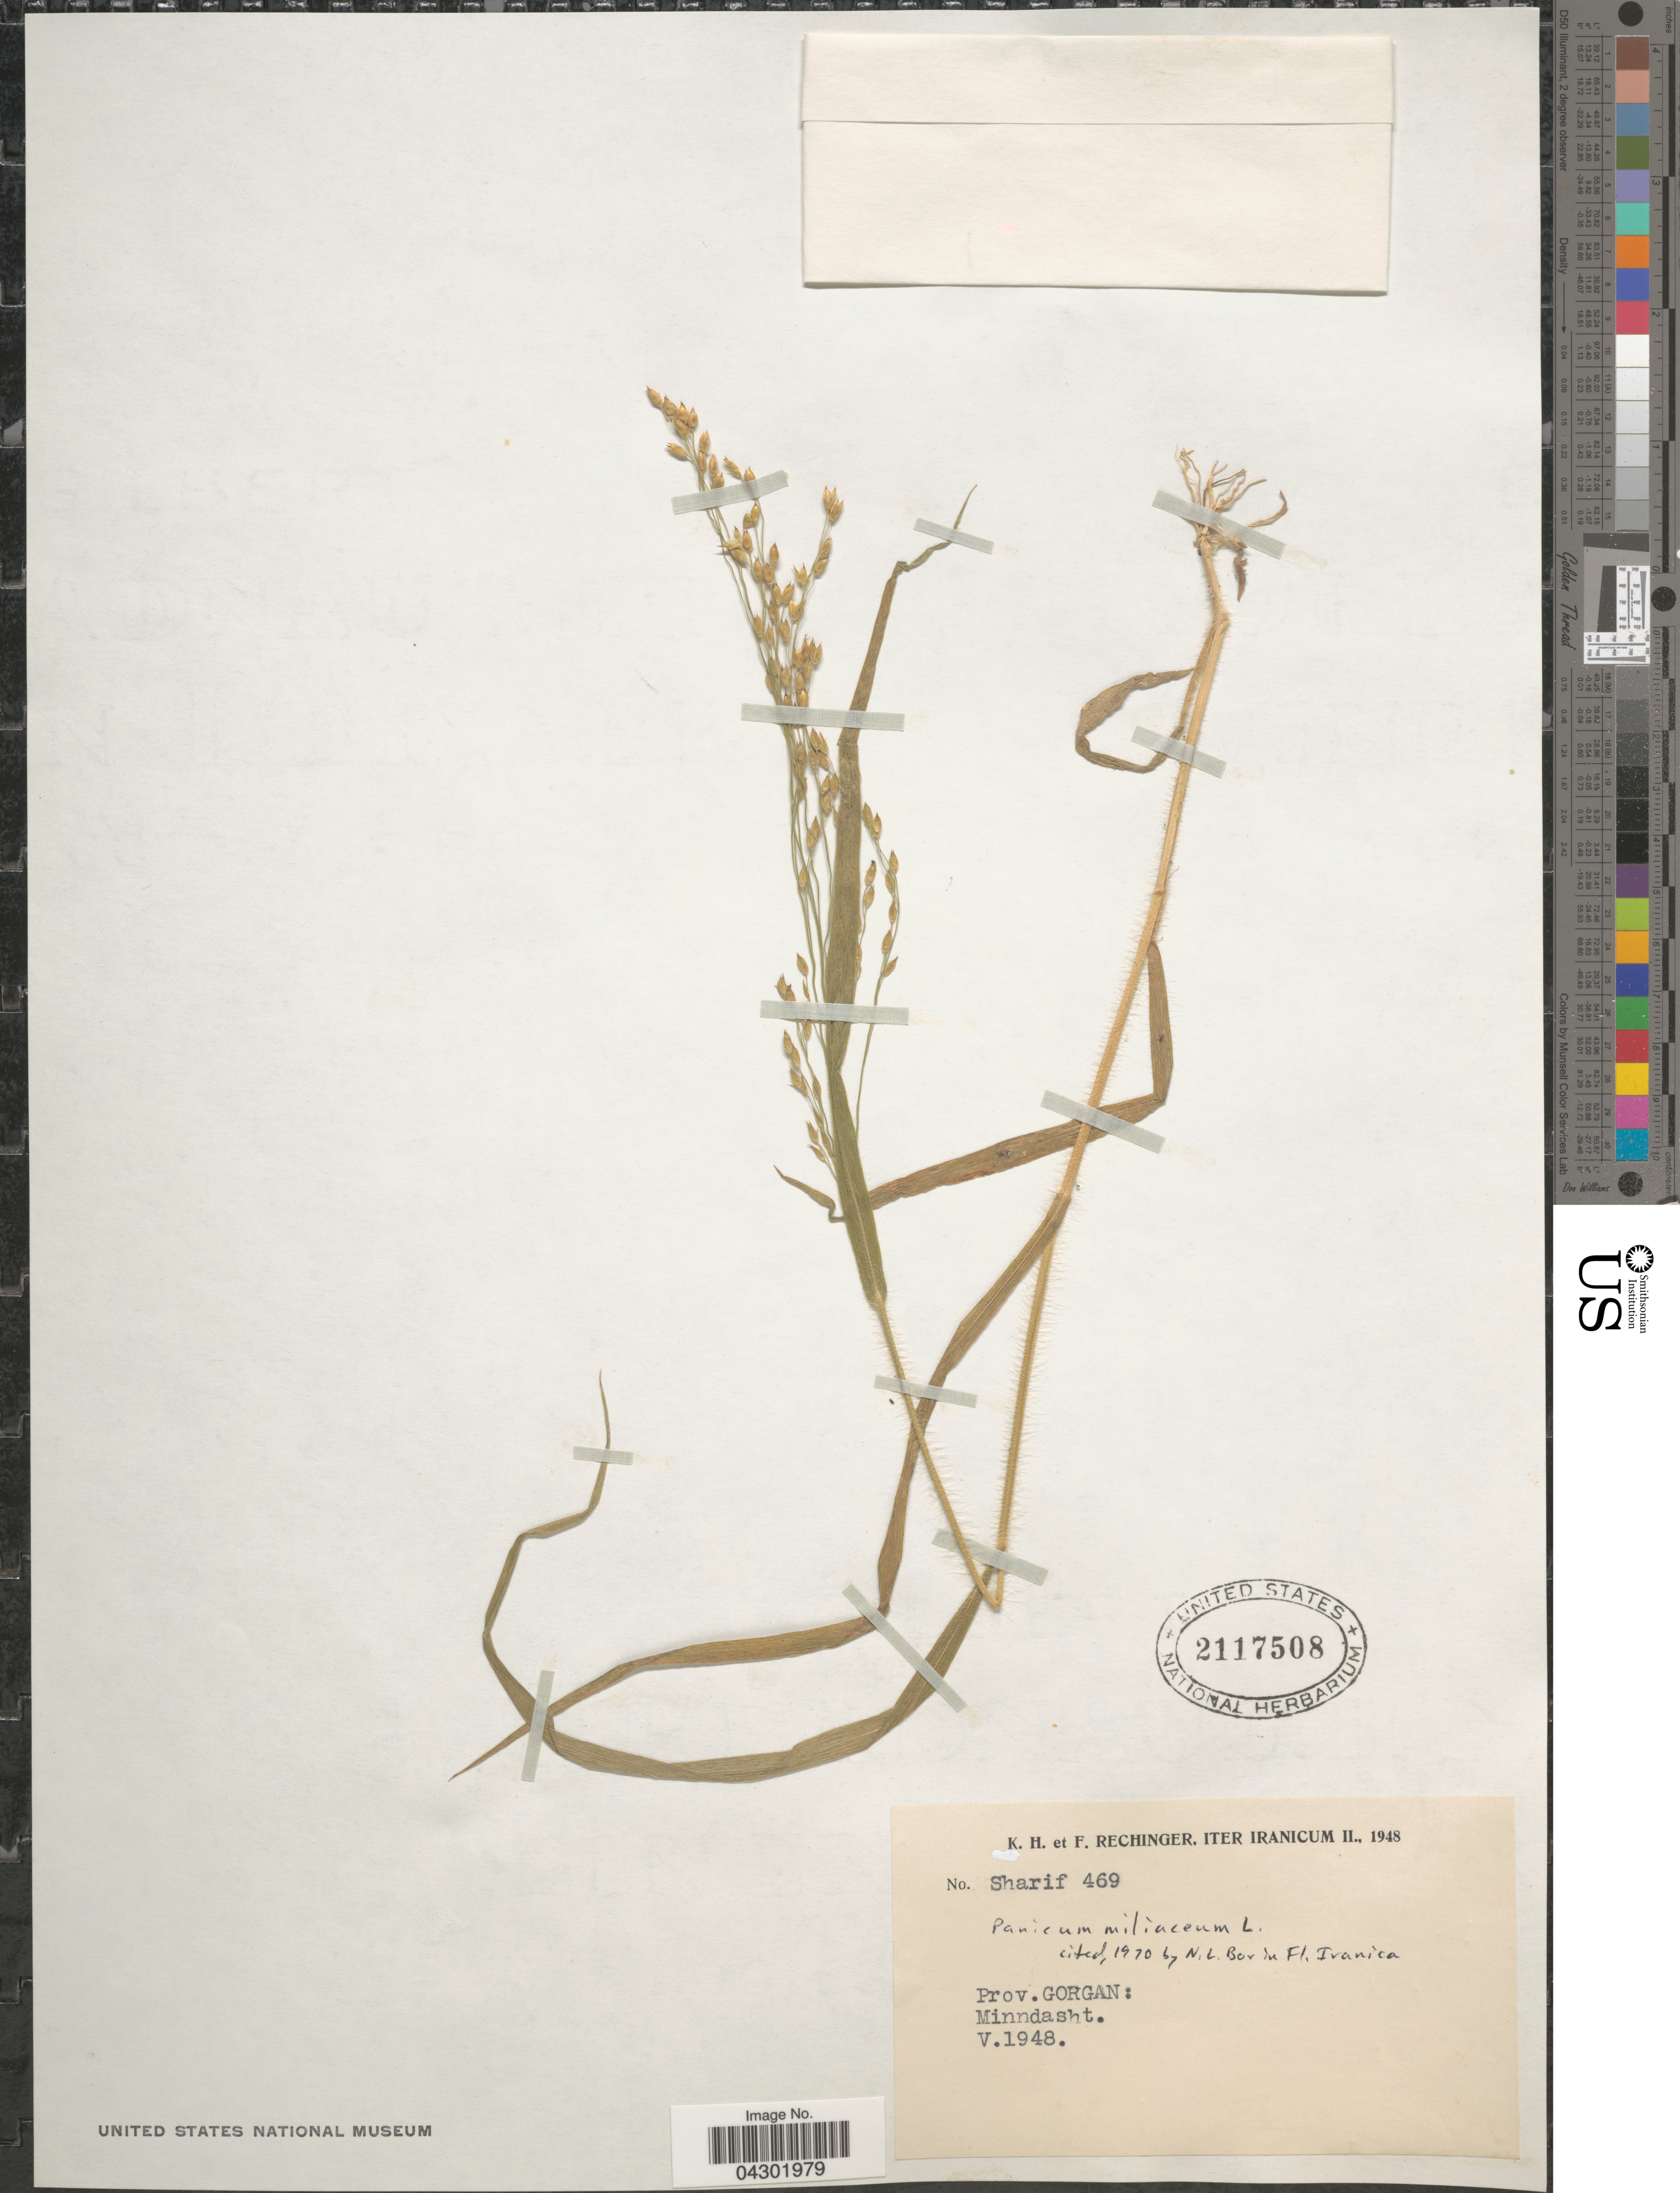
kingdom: Plantae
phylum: Tracheophyta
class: Liliopsida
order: Poales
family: Poaceae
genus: Panicum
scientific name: Panicum miliaceum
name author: L.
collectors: K. H. Rechinger & F. Rechinger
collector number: Sharif 469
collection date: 1948-05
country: Iran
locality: Iter Iranicum II., 1948. Prov. Gorgan: Minndasht.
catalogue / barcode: US 2117508